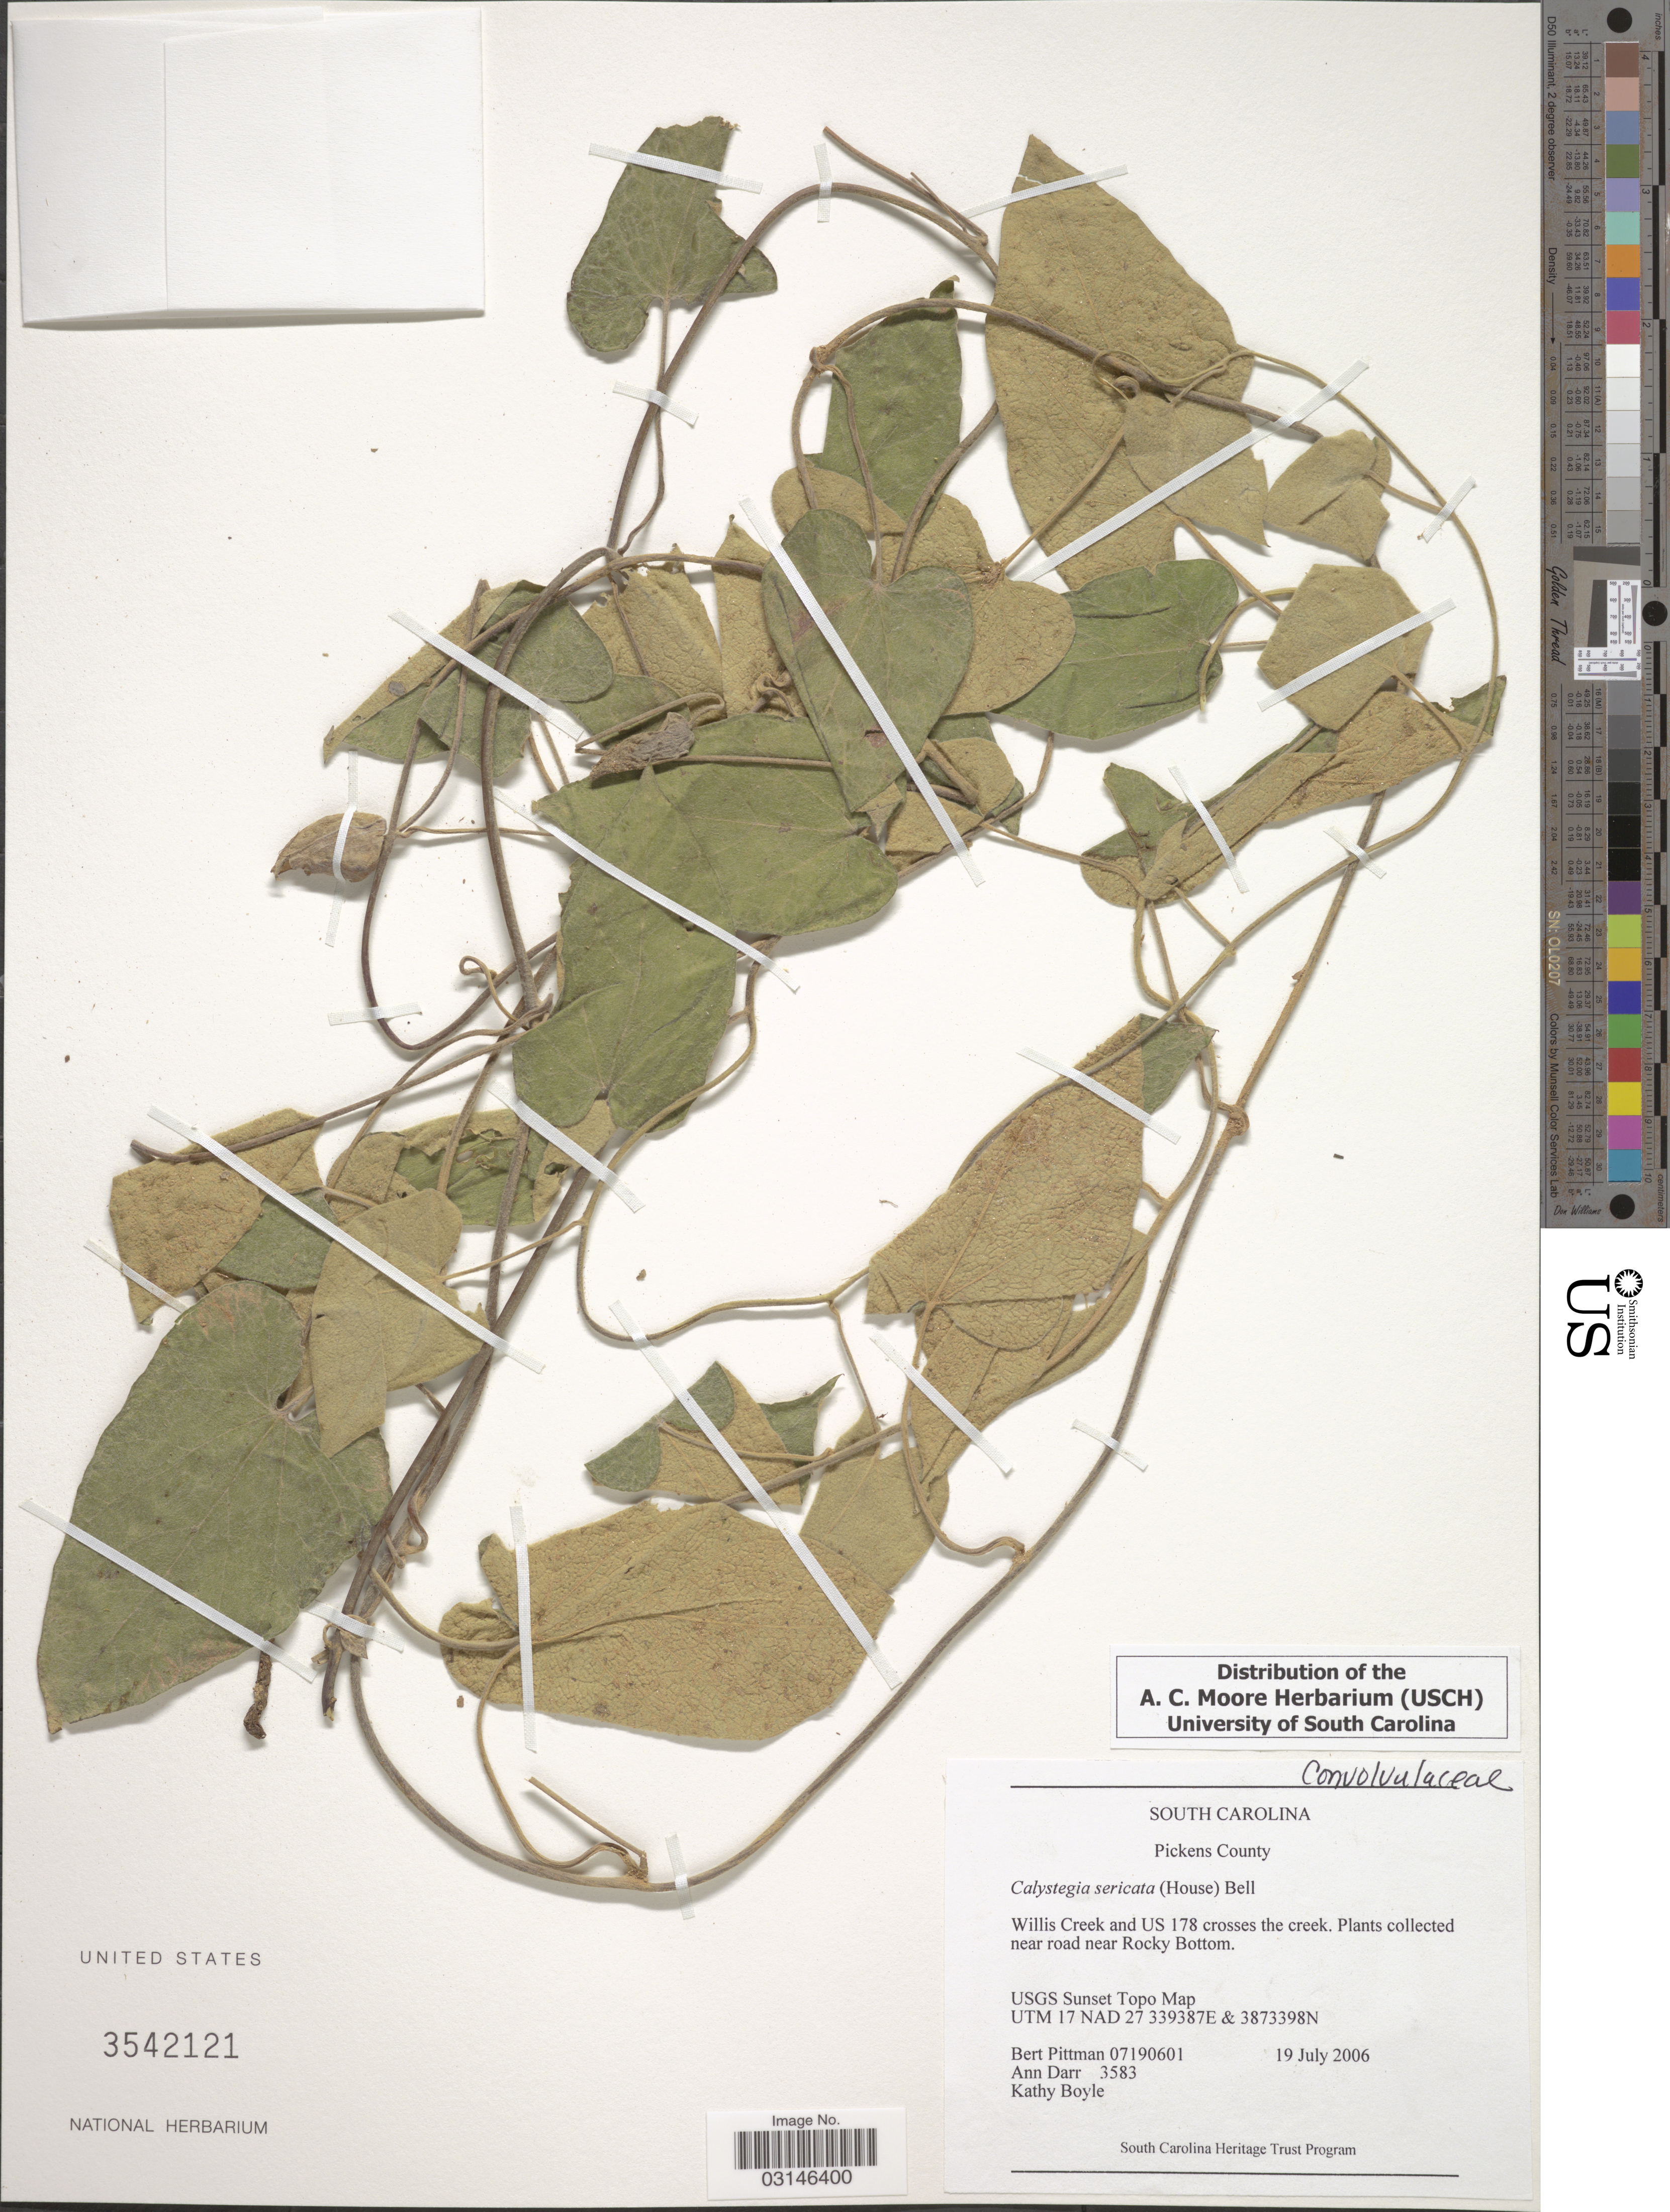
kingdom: Plantae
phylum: Tracheophyta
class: Magnoliopsida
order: Solanales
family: Convolvulaceae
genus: Calystegia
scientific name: Calystegia sericata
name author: (House) C.R. Bell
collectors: B. Pittman, A. Darr & K. Boyle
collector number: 07190601/3583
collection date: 2006-07-19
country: United States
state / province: South Carolina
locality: Pickens County, Willis Creek and US 178 crosses the creek, near road near Rocky Bottom, USGS Sunset Topo Map, UTM 17 NAD 27.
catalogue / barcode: US 3542121